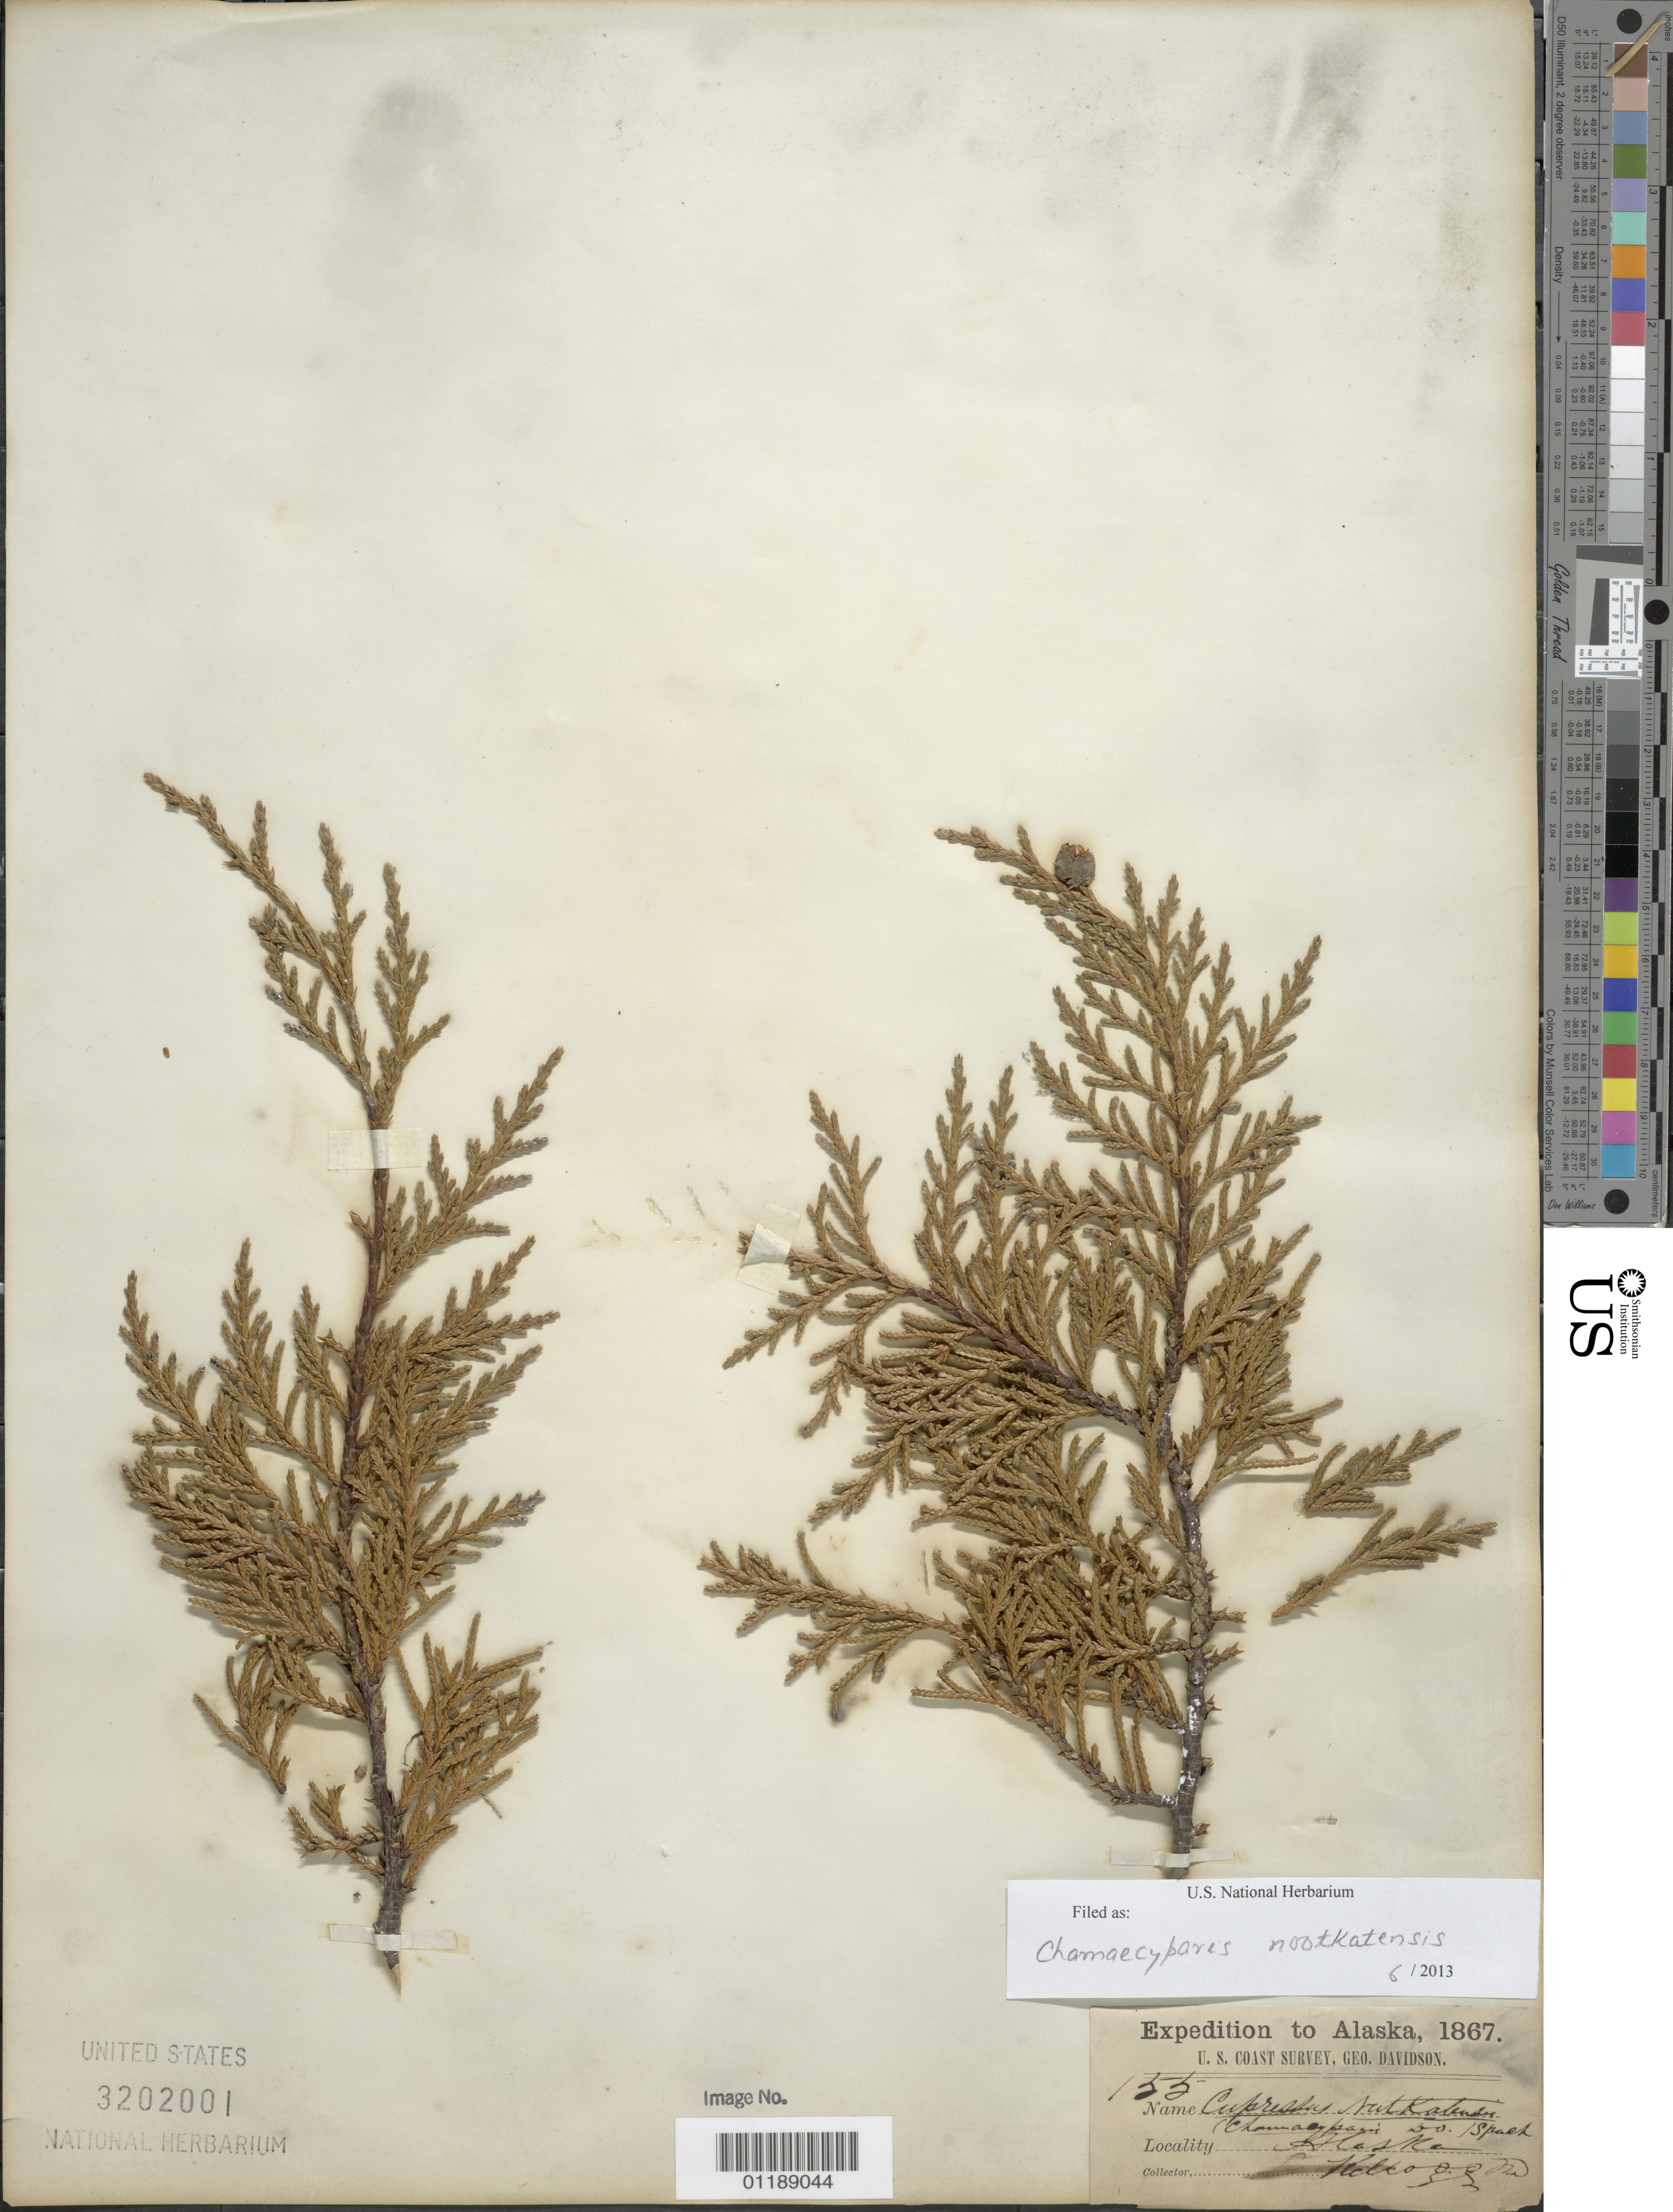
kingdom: Plantae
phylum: Tracheophyta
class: Pinopsida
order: Pinales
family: Cupressaceae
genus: Chamaecyparis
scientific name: Chamaecyparis nootkatensis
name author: (D. Don) Spach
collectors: -- Kellogg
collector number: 155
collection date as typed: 1867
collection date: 1867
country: United States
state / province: Alaska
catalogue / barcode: US 3202001